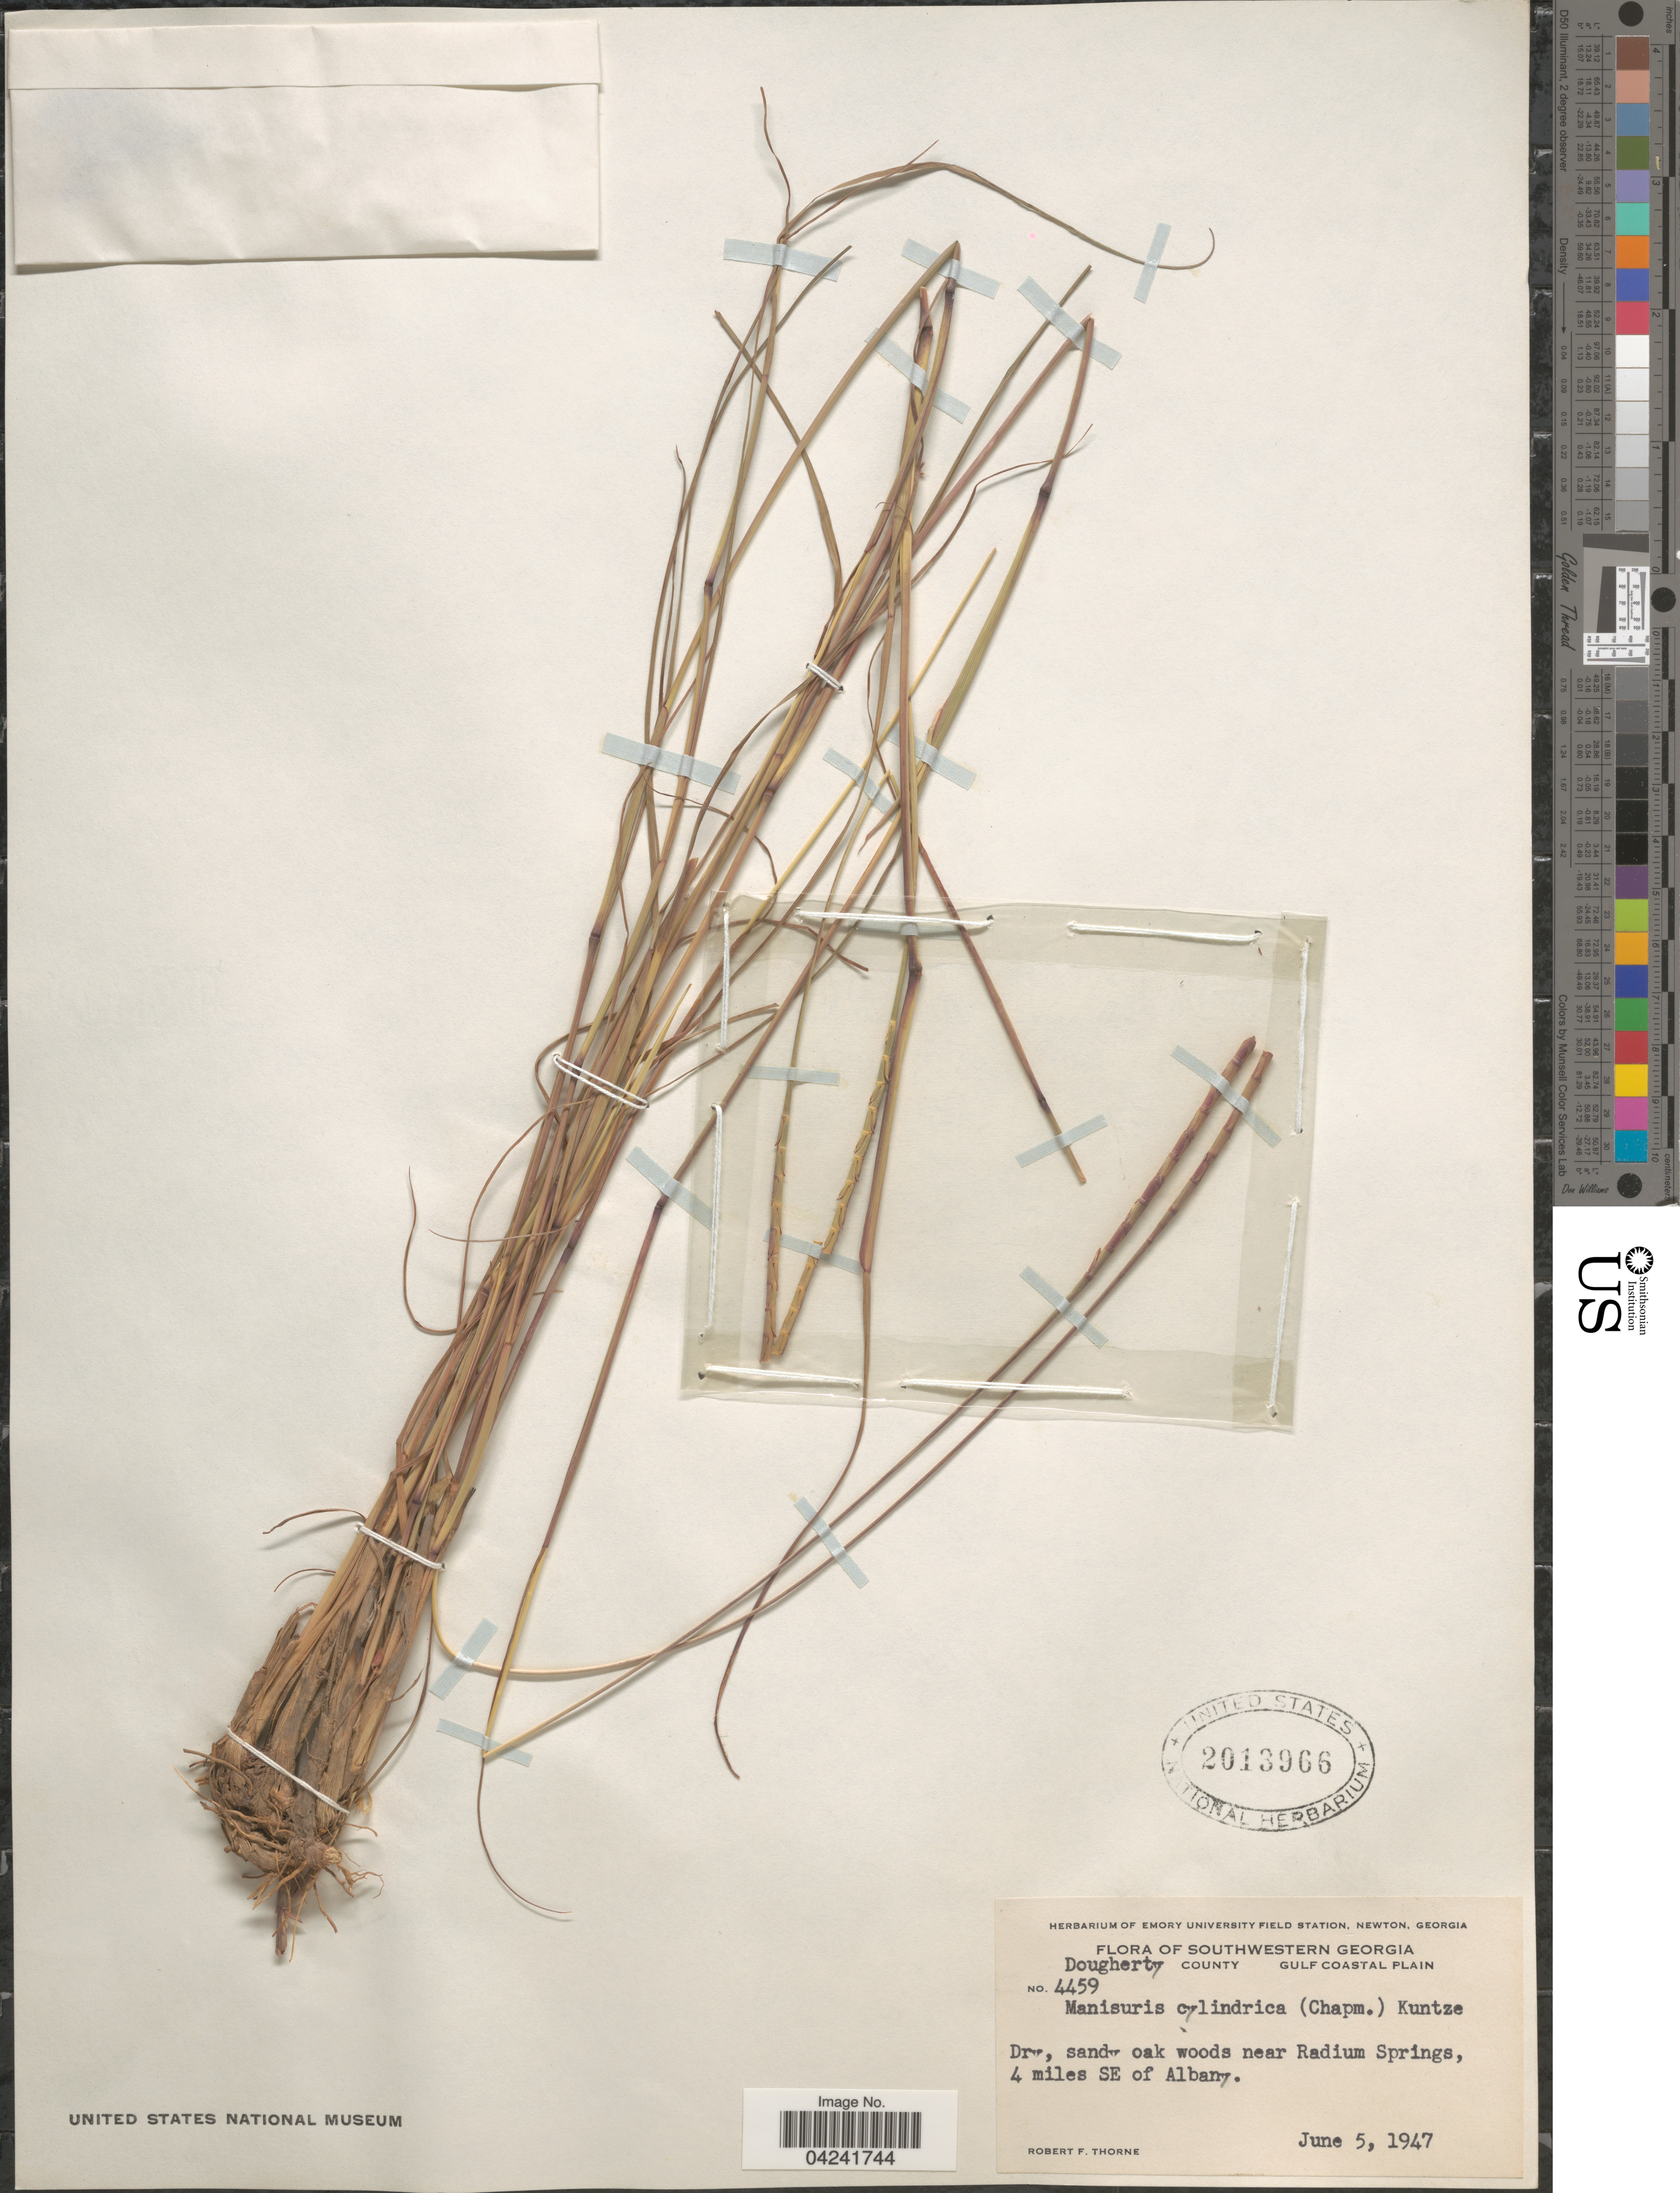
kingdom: Plantae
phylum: Tracheophyta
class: Liliopsida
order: Poales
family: Poaceae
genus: Mnesithea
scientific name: Mnesithea cylindrica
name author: (Michx.) de Koning & Sosef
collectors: R. F. Thorne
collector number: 4459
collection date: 1947-06-05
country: United States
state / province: Georgia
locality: Southwestern Georgia. Dougherty County. Gulf Coastal Plain. Dry, sandy oak woods near Radium Springs, 4 miles SE of Albany.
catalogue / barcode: US 2013966